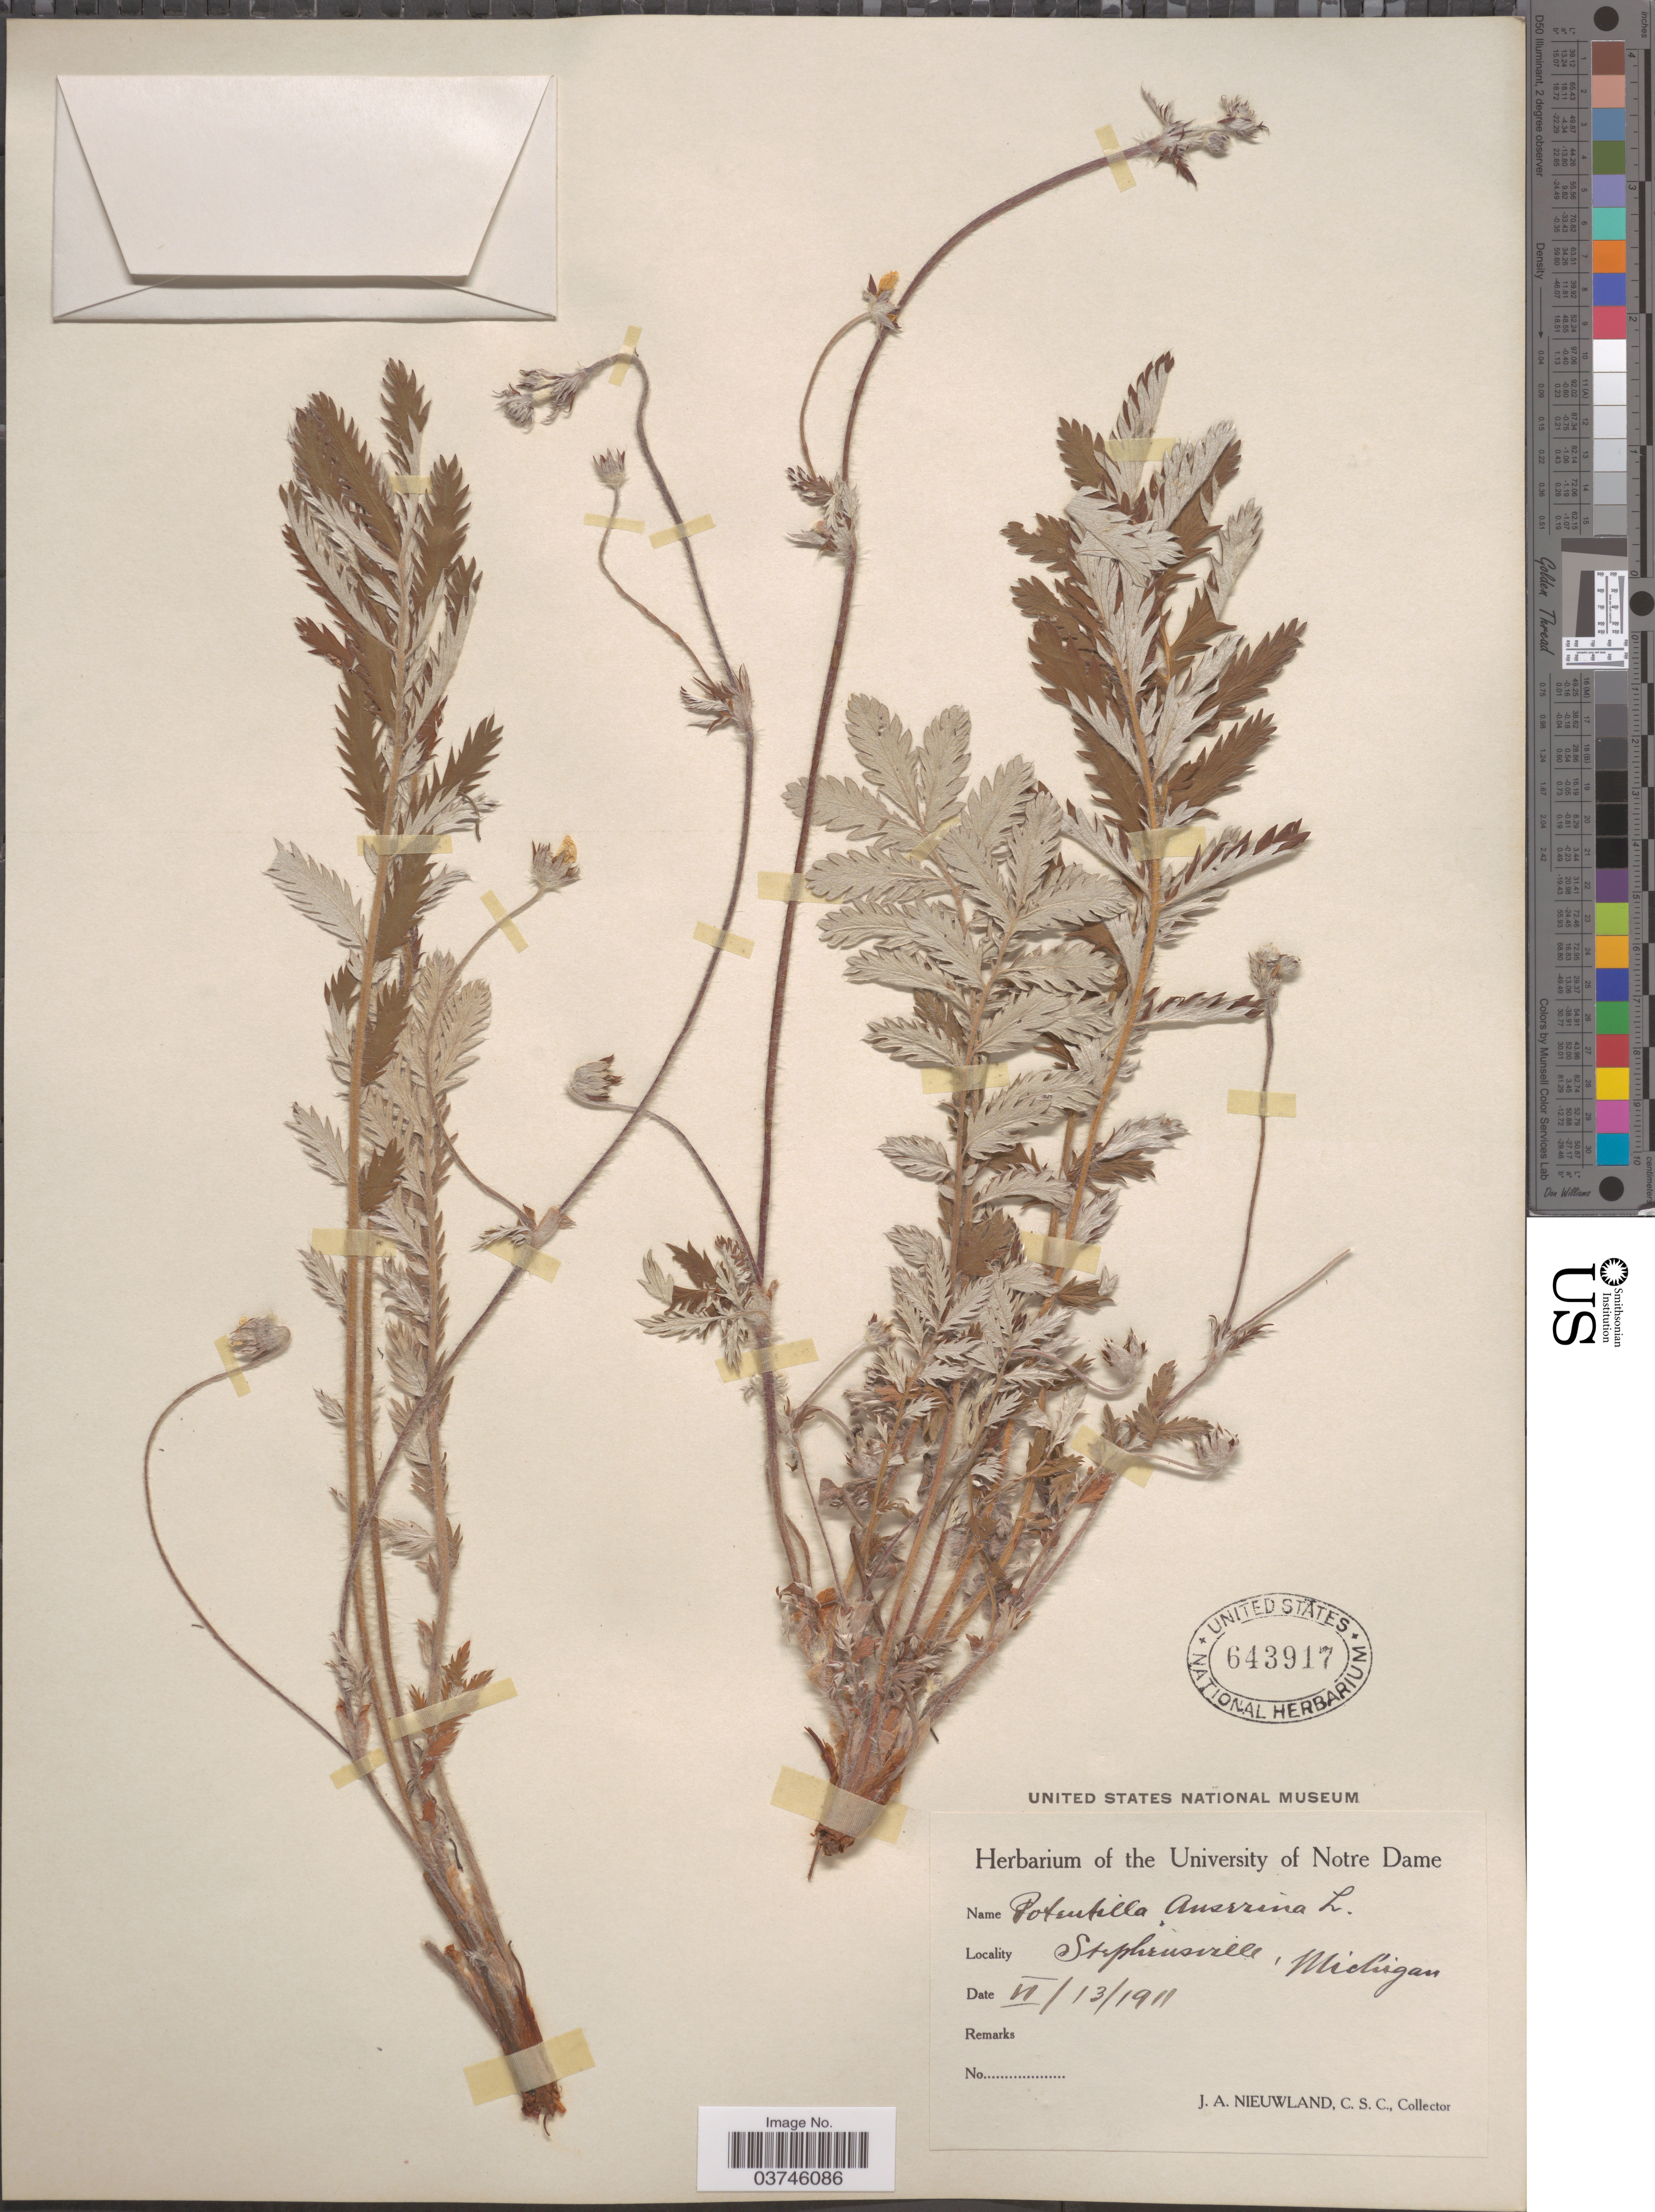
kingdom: Plantae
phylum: Tracheophyta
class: Magnoliopsida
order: Rosales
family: Rosaceae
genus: Argentina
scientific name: Argentina anserina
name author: (L.) Rydb.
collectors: J. A. Nieuwland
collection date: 1911-02-13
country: United States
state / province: Michigan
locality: Stephensville.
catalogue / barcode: US 643917